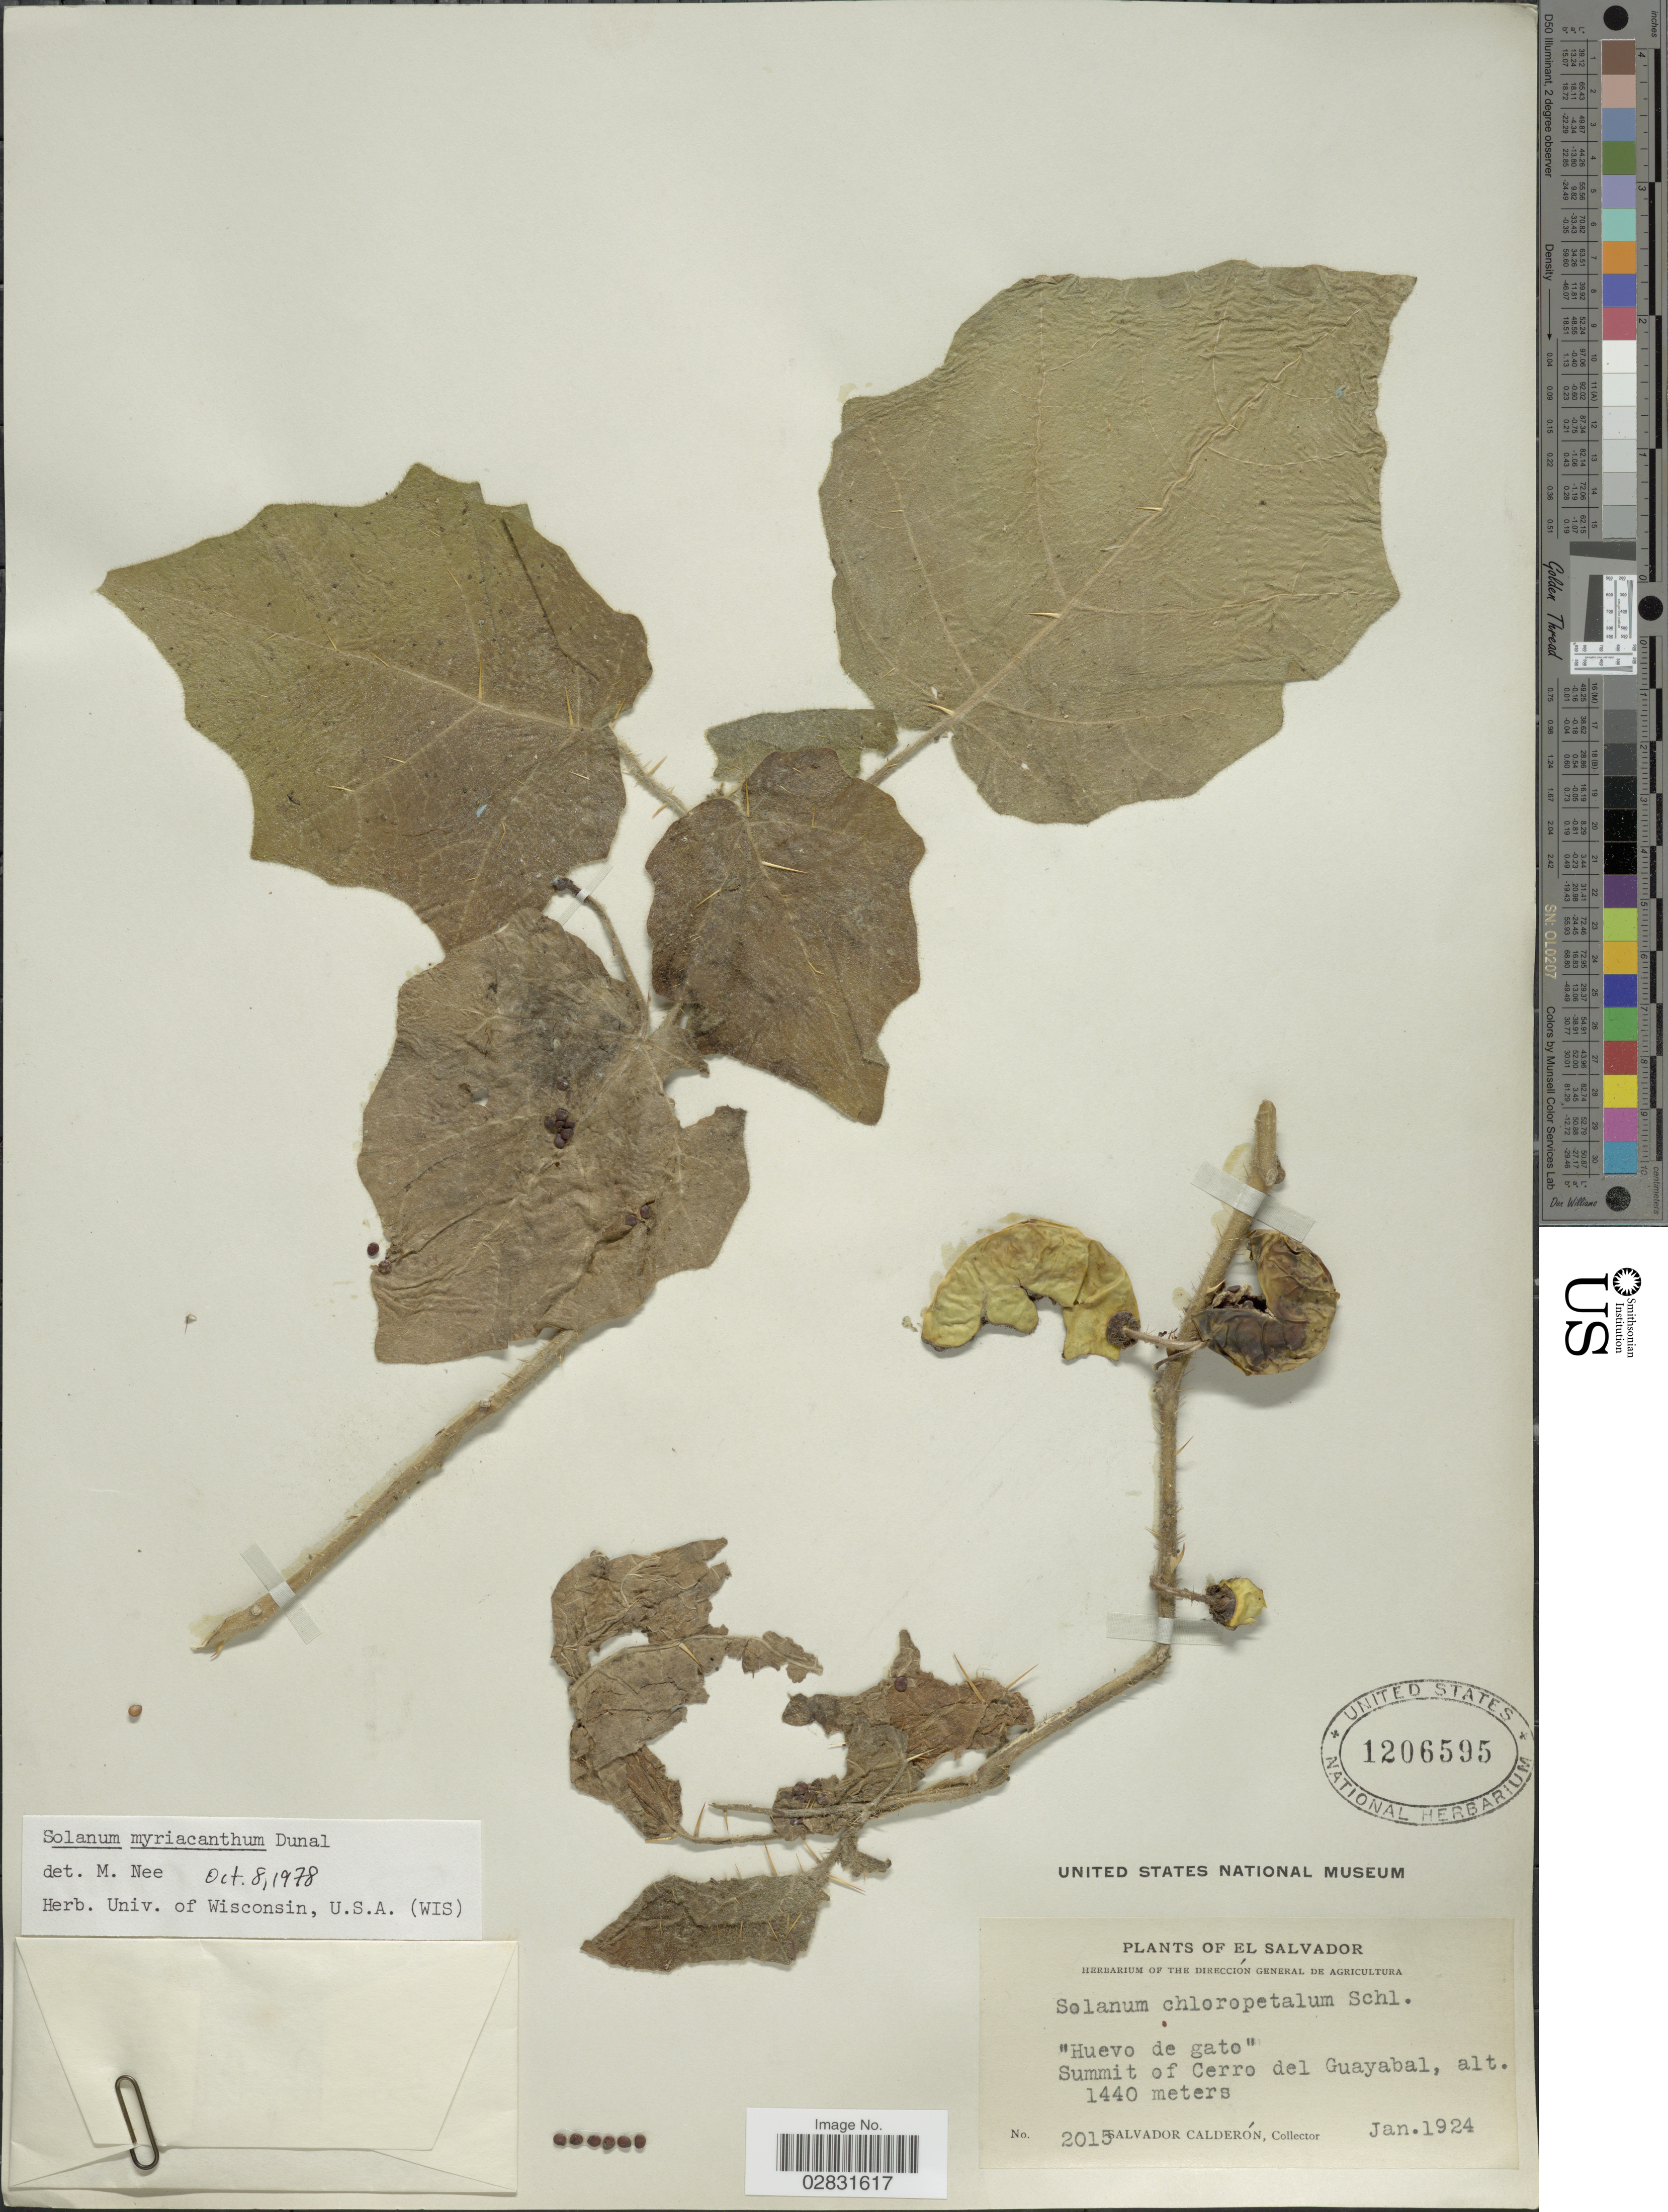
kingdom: Plantae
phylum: Tracheophyta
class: Magnoliopsida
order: Solanales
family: Solanaceae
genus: Solanum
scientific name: Solanum myriacanthum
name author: Dunal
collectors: S. Calderón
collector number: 2015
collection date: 1924-01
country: El Salvador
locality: Summit of Cerro del Guayabal.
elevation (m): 1440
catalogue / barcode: US 1206595